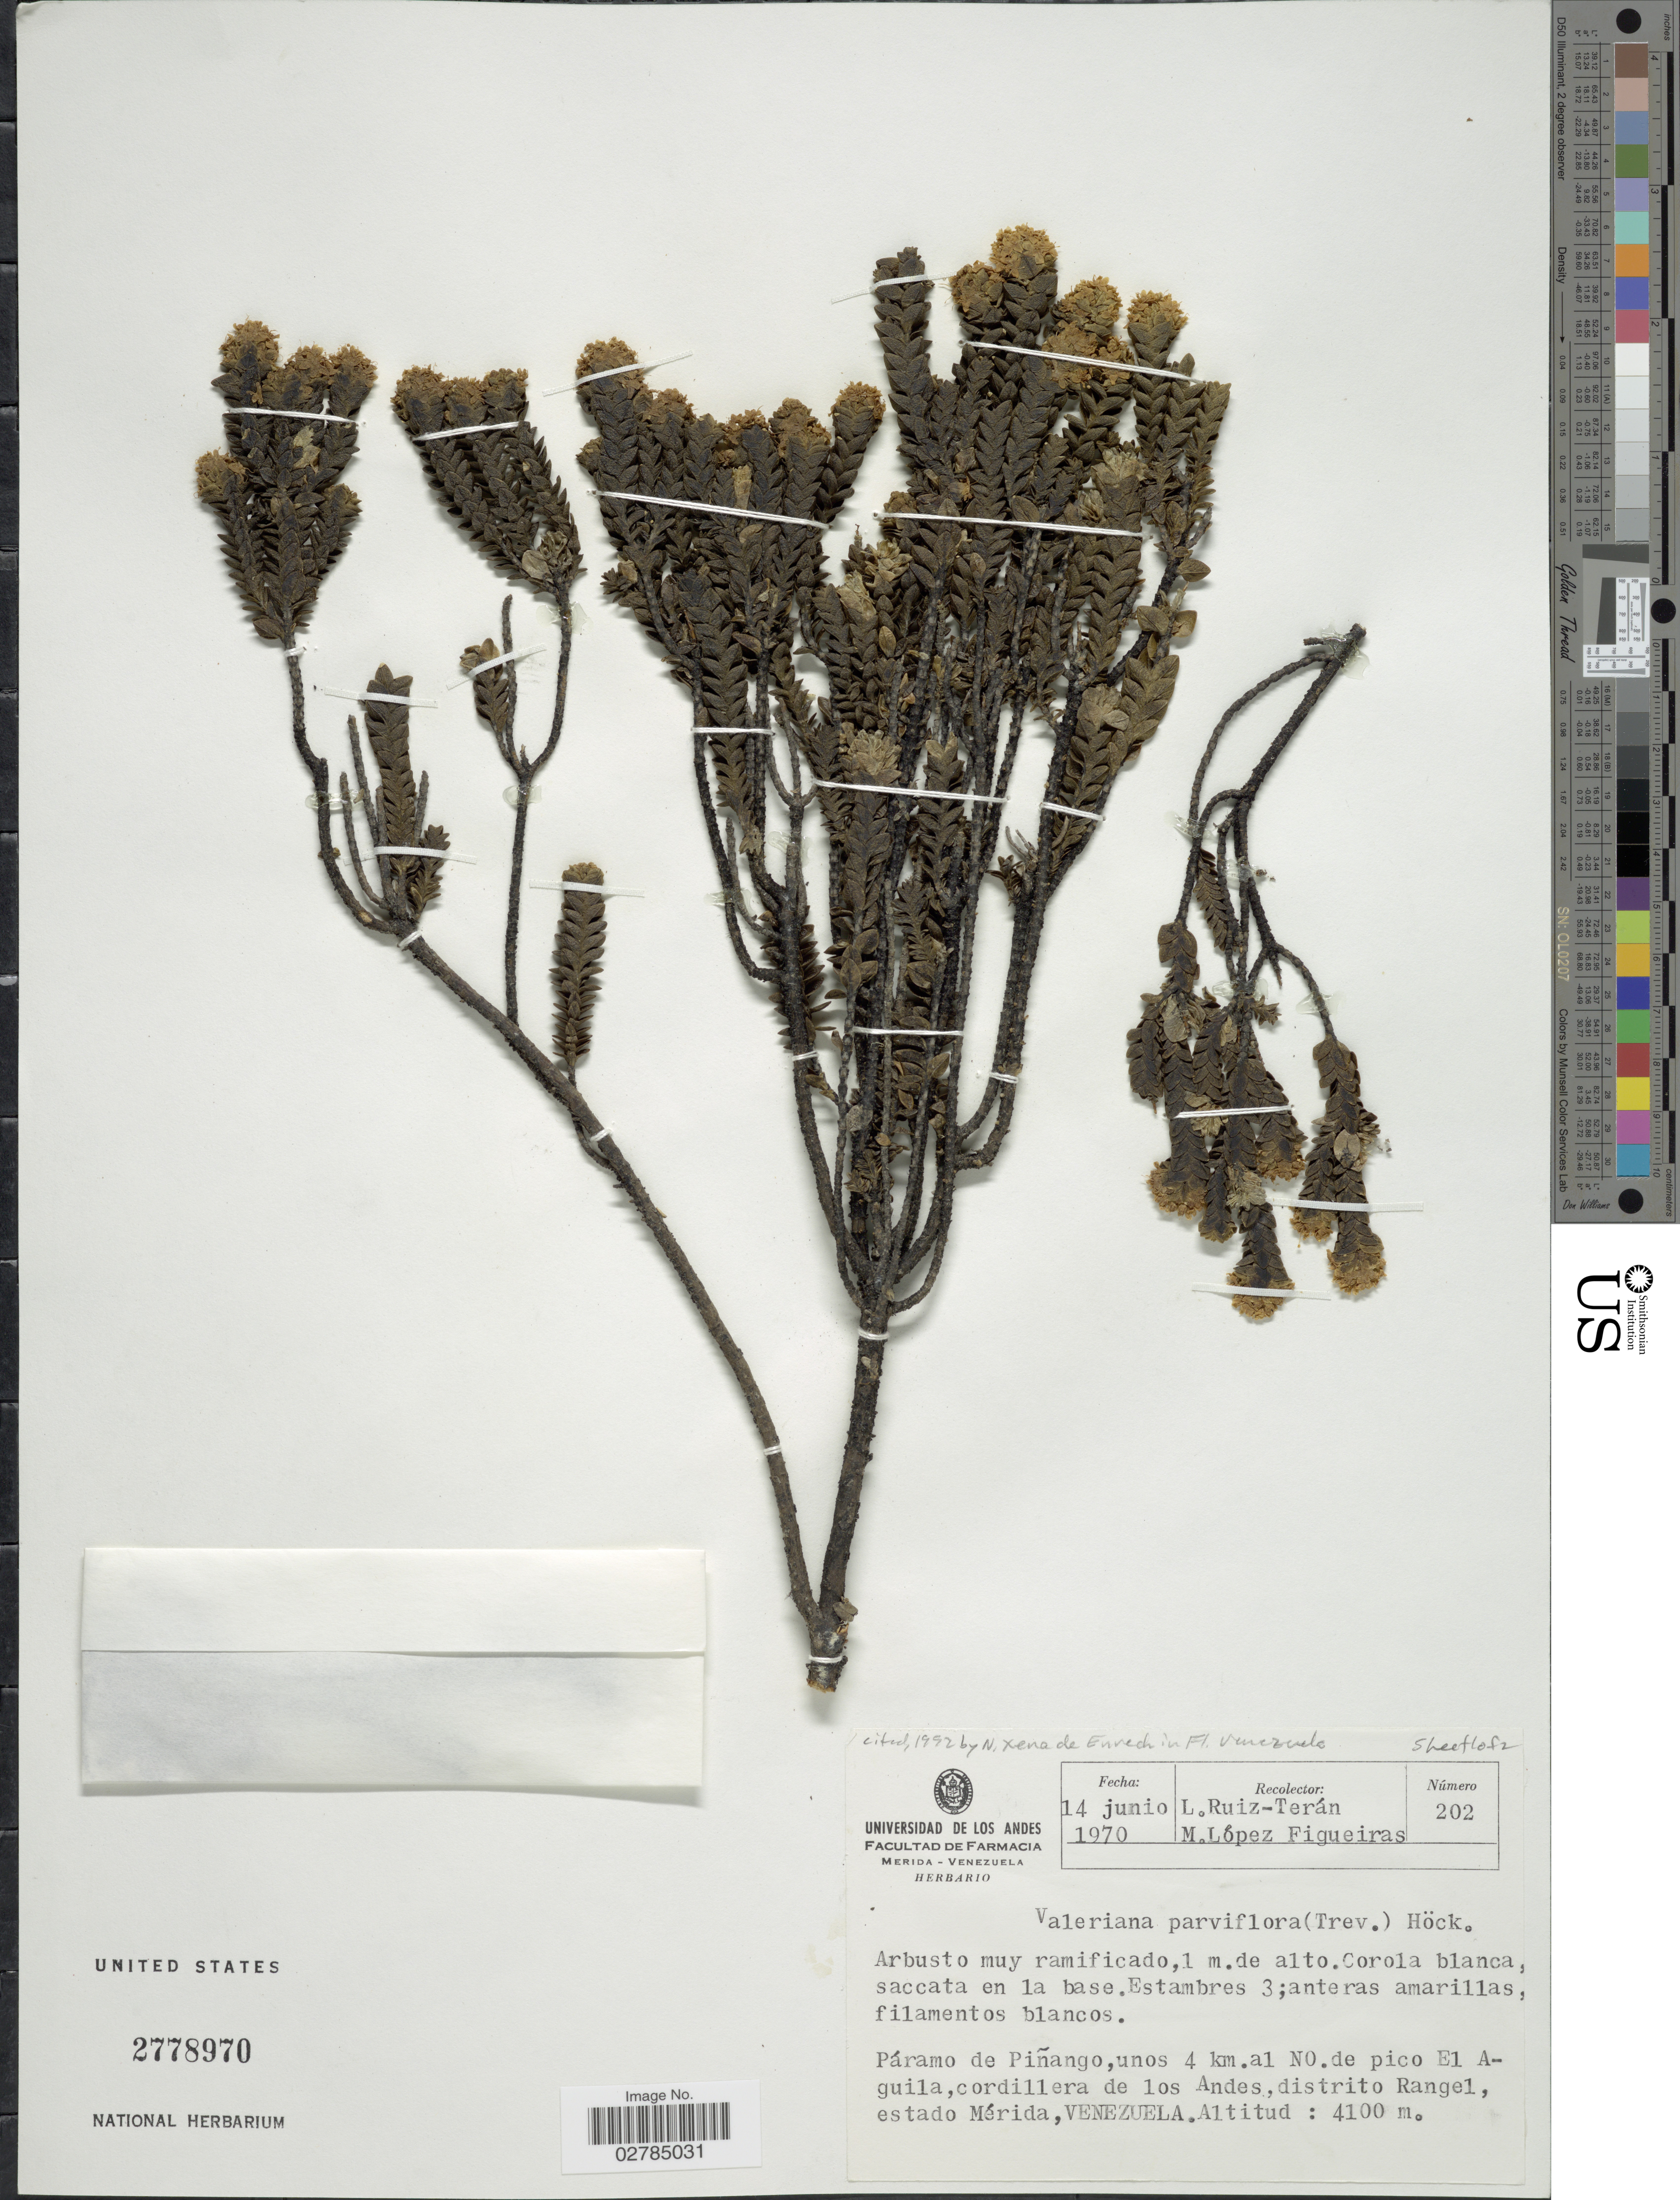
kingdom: Plantae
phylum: Tracheophyta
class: Magnoliopsida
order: Dipsacales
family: Caprifoliaceae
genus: Valeriana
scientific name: Valeriana parviflora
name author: Miégev.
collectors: L. E. Ruíz-Terán & M. López Figueiras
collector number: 202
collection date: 1970-06-14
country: Venezuela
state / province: Mérida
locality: Páramo de Piñango, unas 4 km. al NO. de pico El Aguila, cordillera de los Andes, distrito Rangel, estado Mérida.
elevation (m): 4100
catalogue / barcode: US 2778970